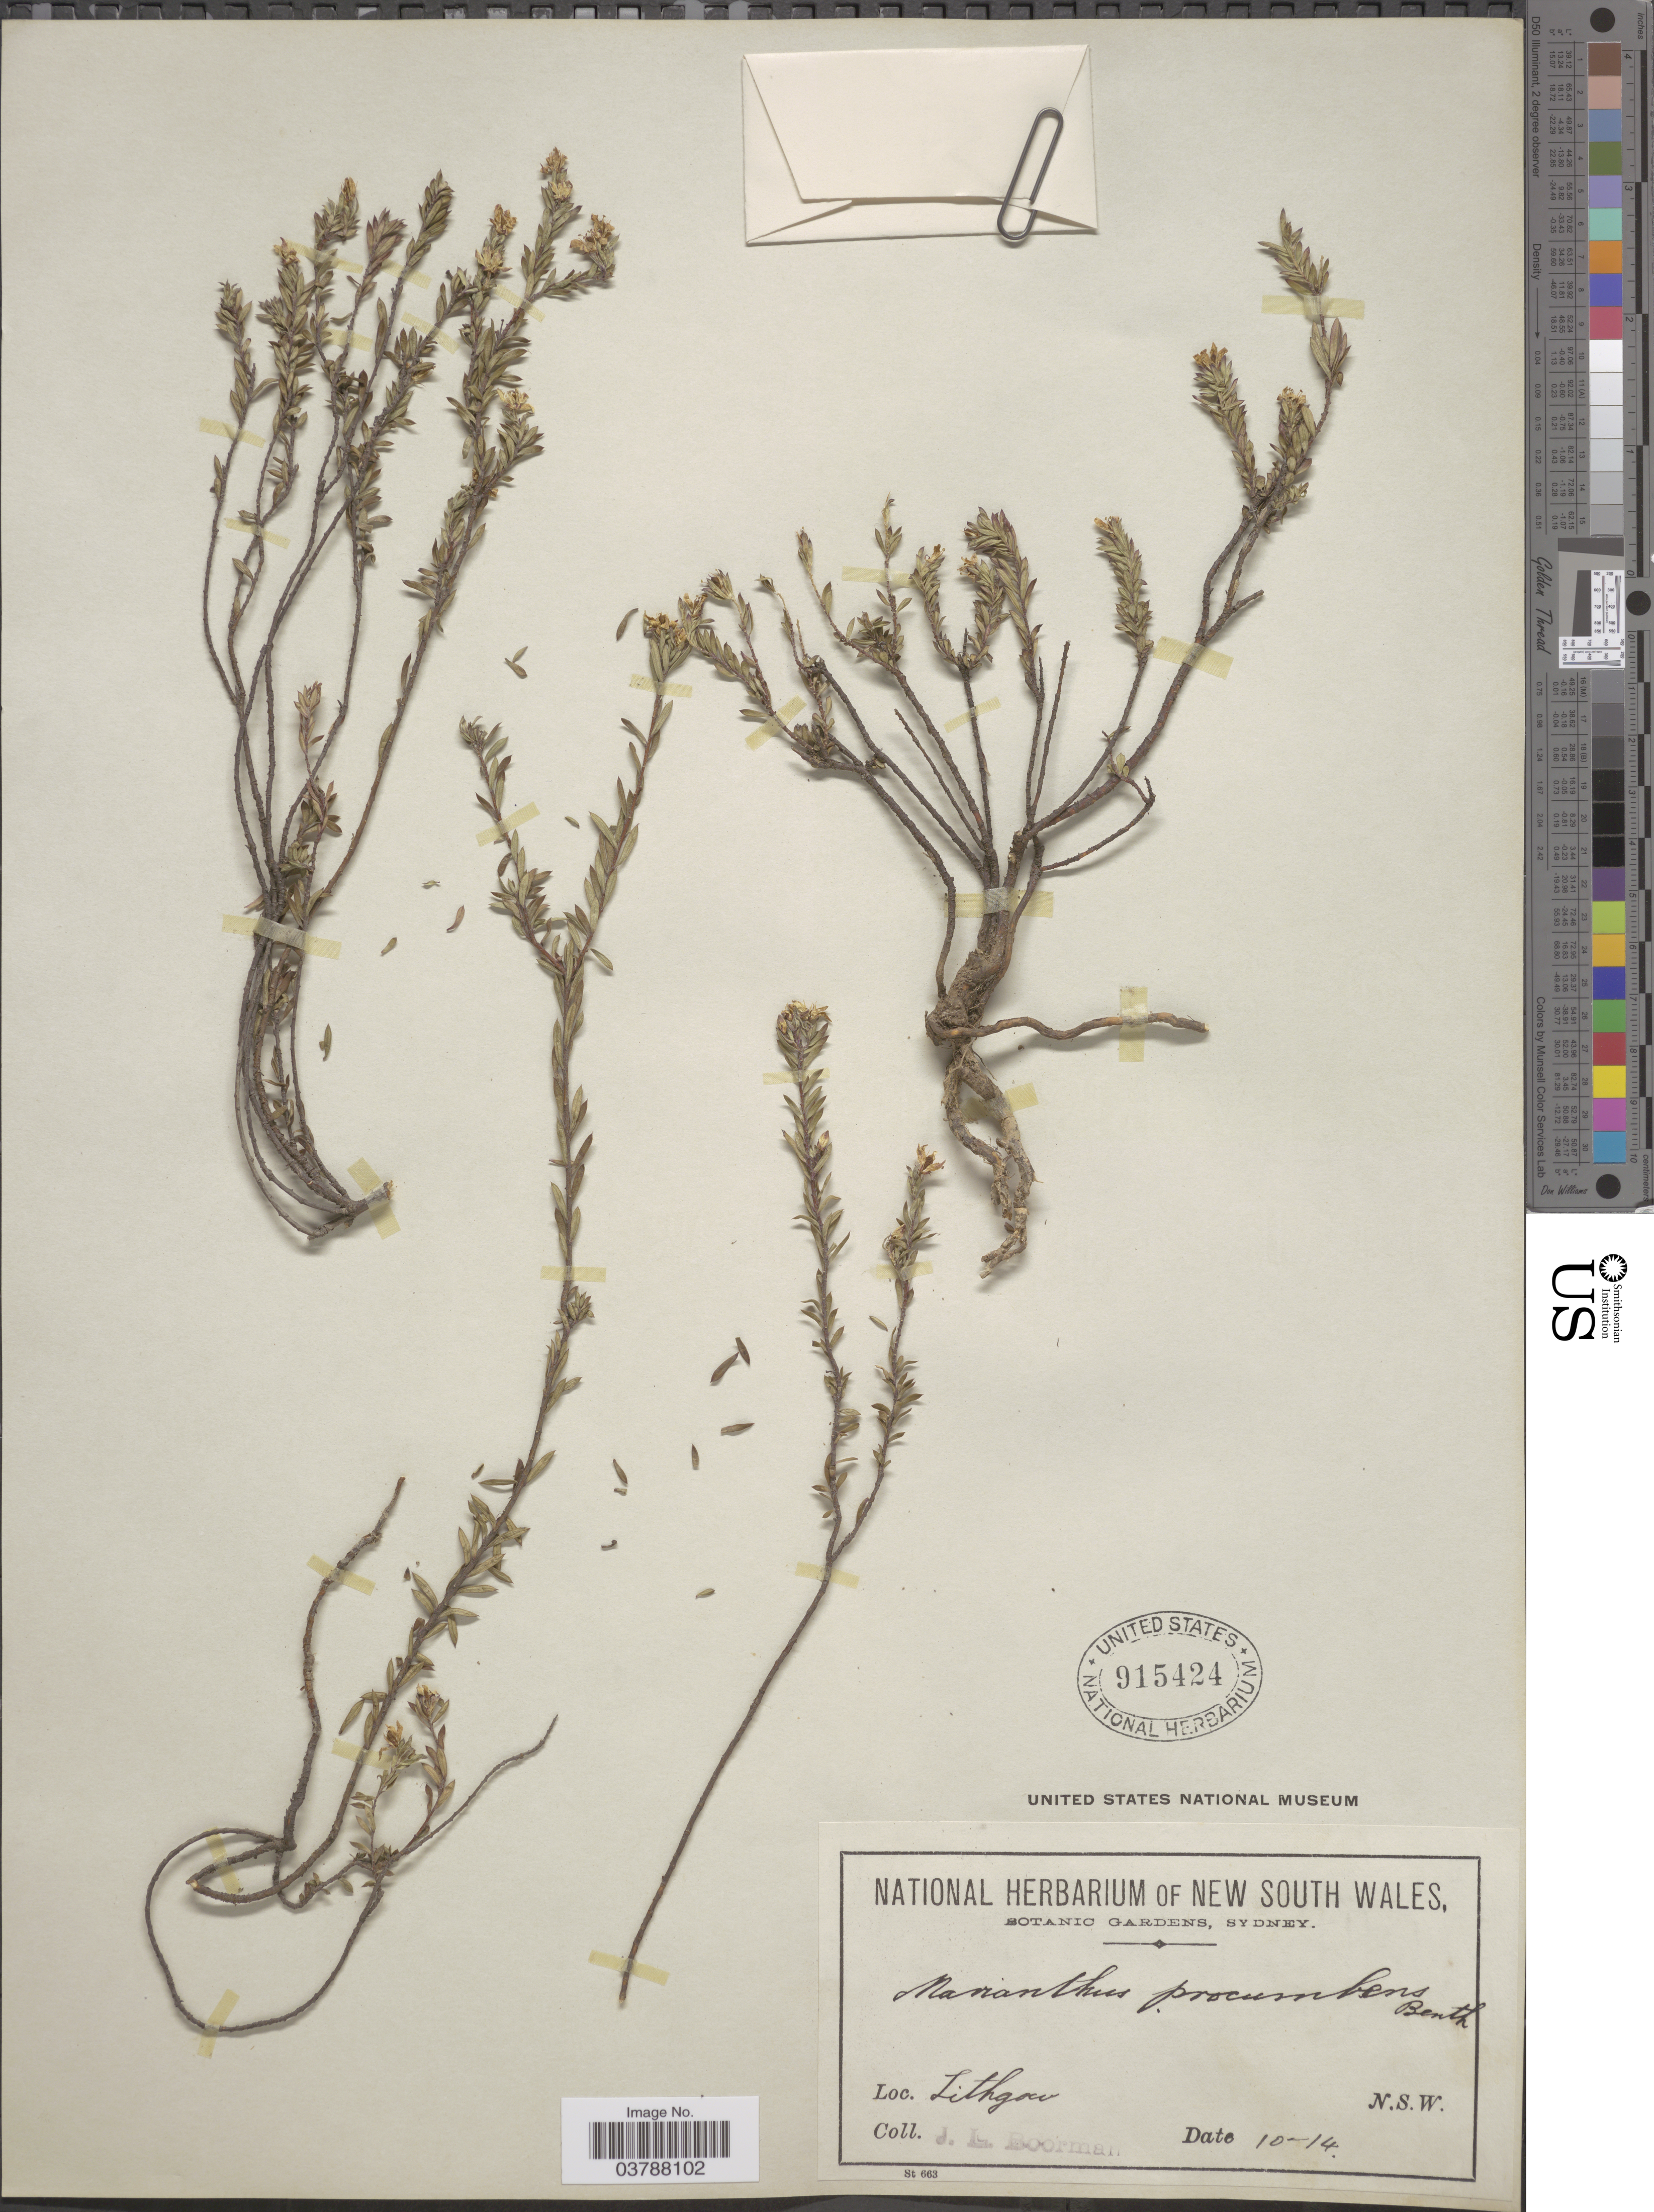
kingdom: Plantae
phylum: Tracheophyta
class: Magnoliopsida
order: Apiales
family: Pittosporaceae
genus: Rhytidosporum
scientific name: Rhytidosporum procumbens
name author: (Hook.) F. Muell.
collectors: J. Boorman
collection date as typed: Transcribed d/m/y: /10/14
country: Australia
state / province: New South Wales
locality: Lithgow.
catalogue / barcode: US 915424